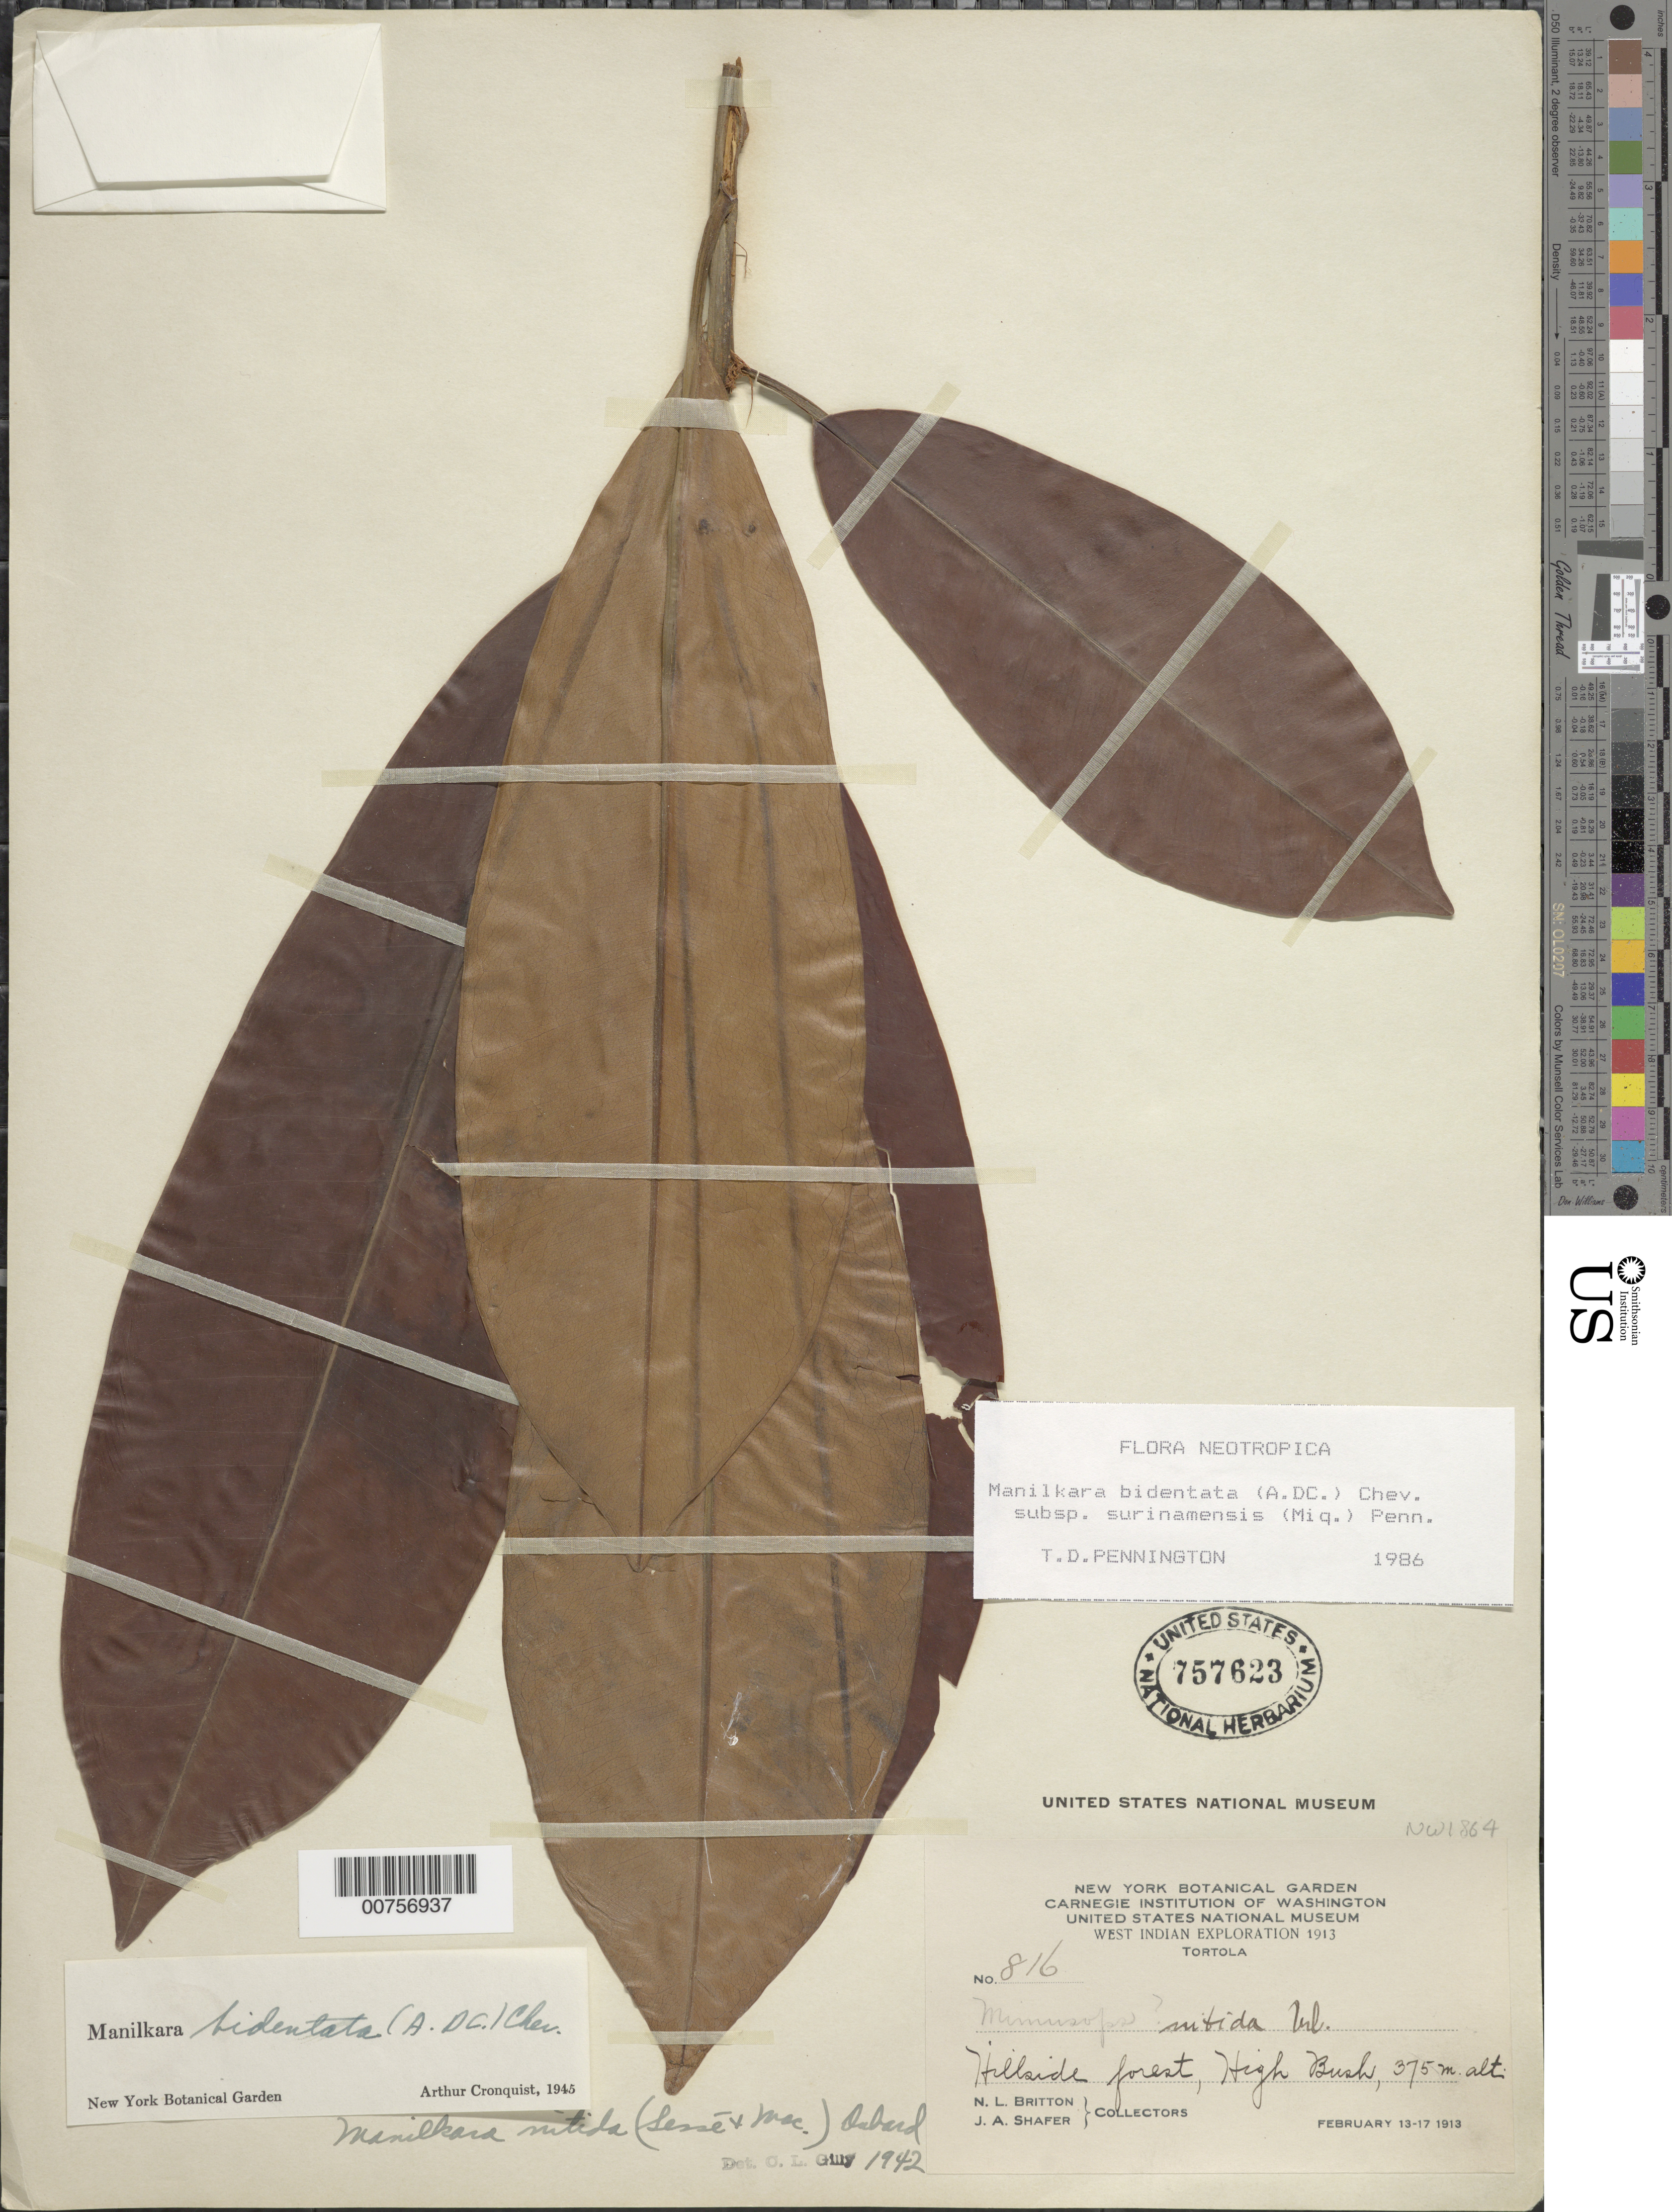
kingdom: Plantae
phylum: Tracheophyta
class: Magnoliopsida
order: Ericales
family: Sapotaceae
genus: Manilkara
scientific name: Manilkara bidentata subsp. surinamensis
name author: (Miq.) T.D. Penn.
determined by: Pennington, T. D., (K)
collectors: N. Britton & J. A. Shafer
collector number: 816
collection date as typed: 13 Feb 1913 to 17 Feb 1913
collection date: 1913-02-13/1913-02-17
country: British Virgin Islands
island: Tortola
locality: High Bush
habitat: Hillside forest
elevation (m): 375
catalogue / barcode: US 757623